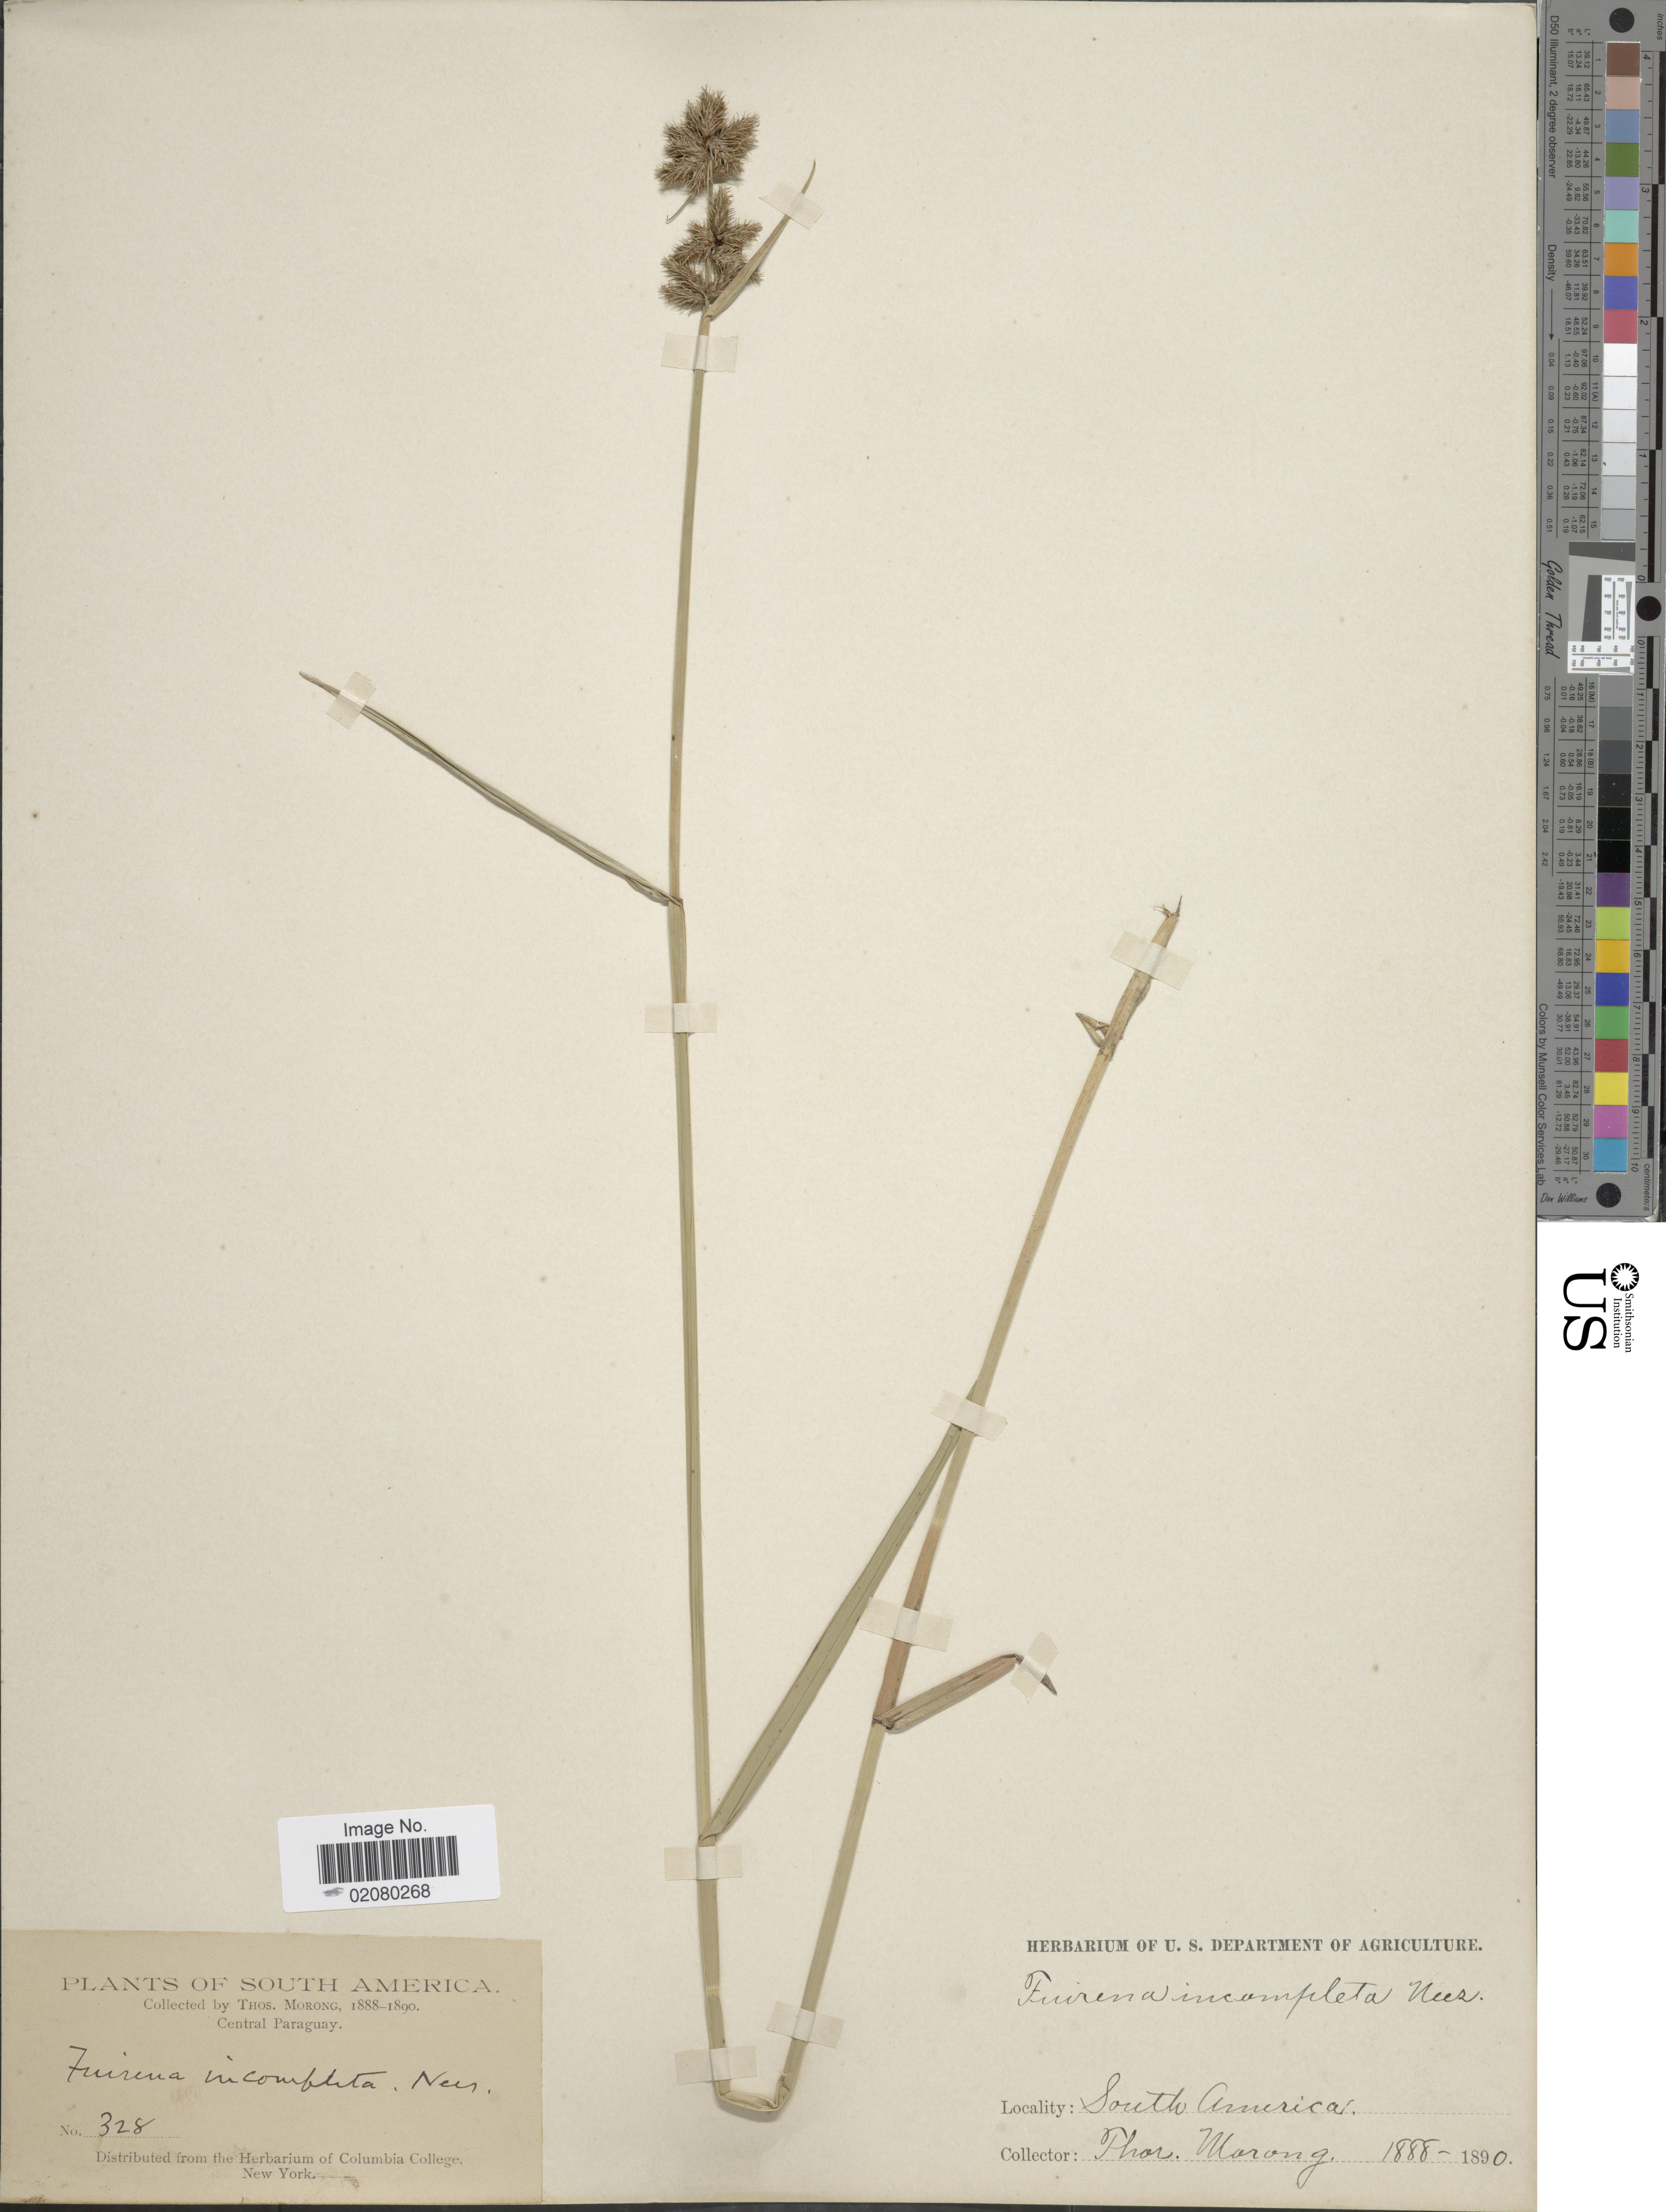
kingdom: Plantae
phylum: Tracheophyta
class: Liliopsida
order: Poales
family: Cyperaceae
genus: Fuirena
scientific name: Fuirena incompleta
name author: Nees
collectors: T. Morong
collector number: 328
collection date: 1888/1890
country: Paraguay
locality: Central Paraguay